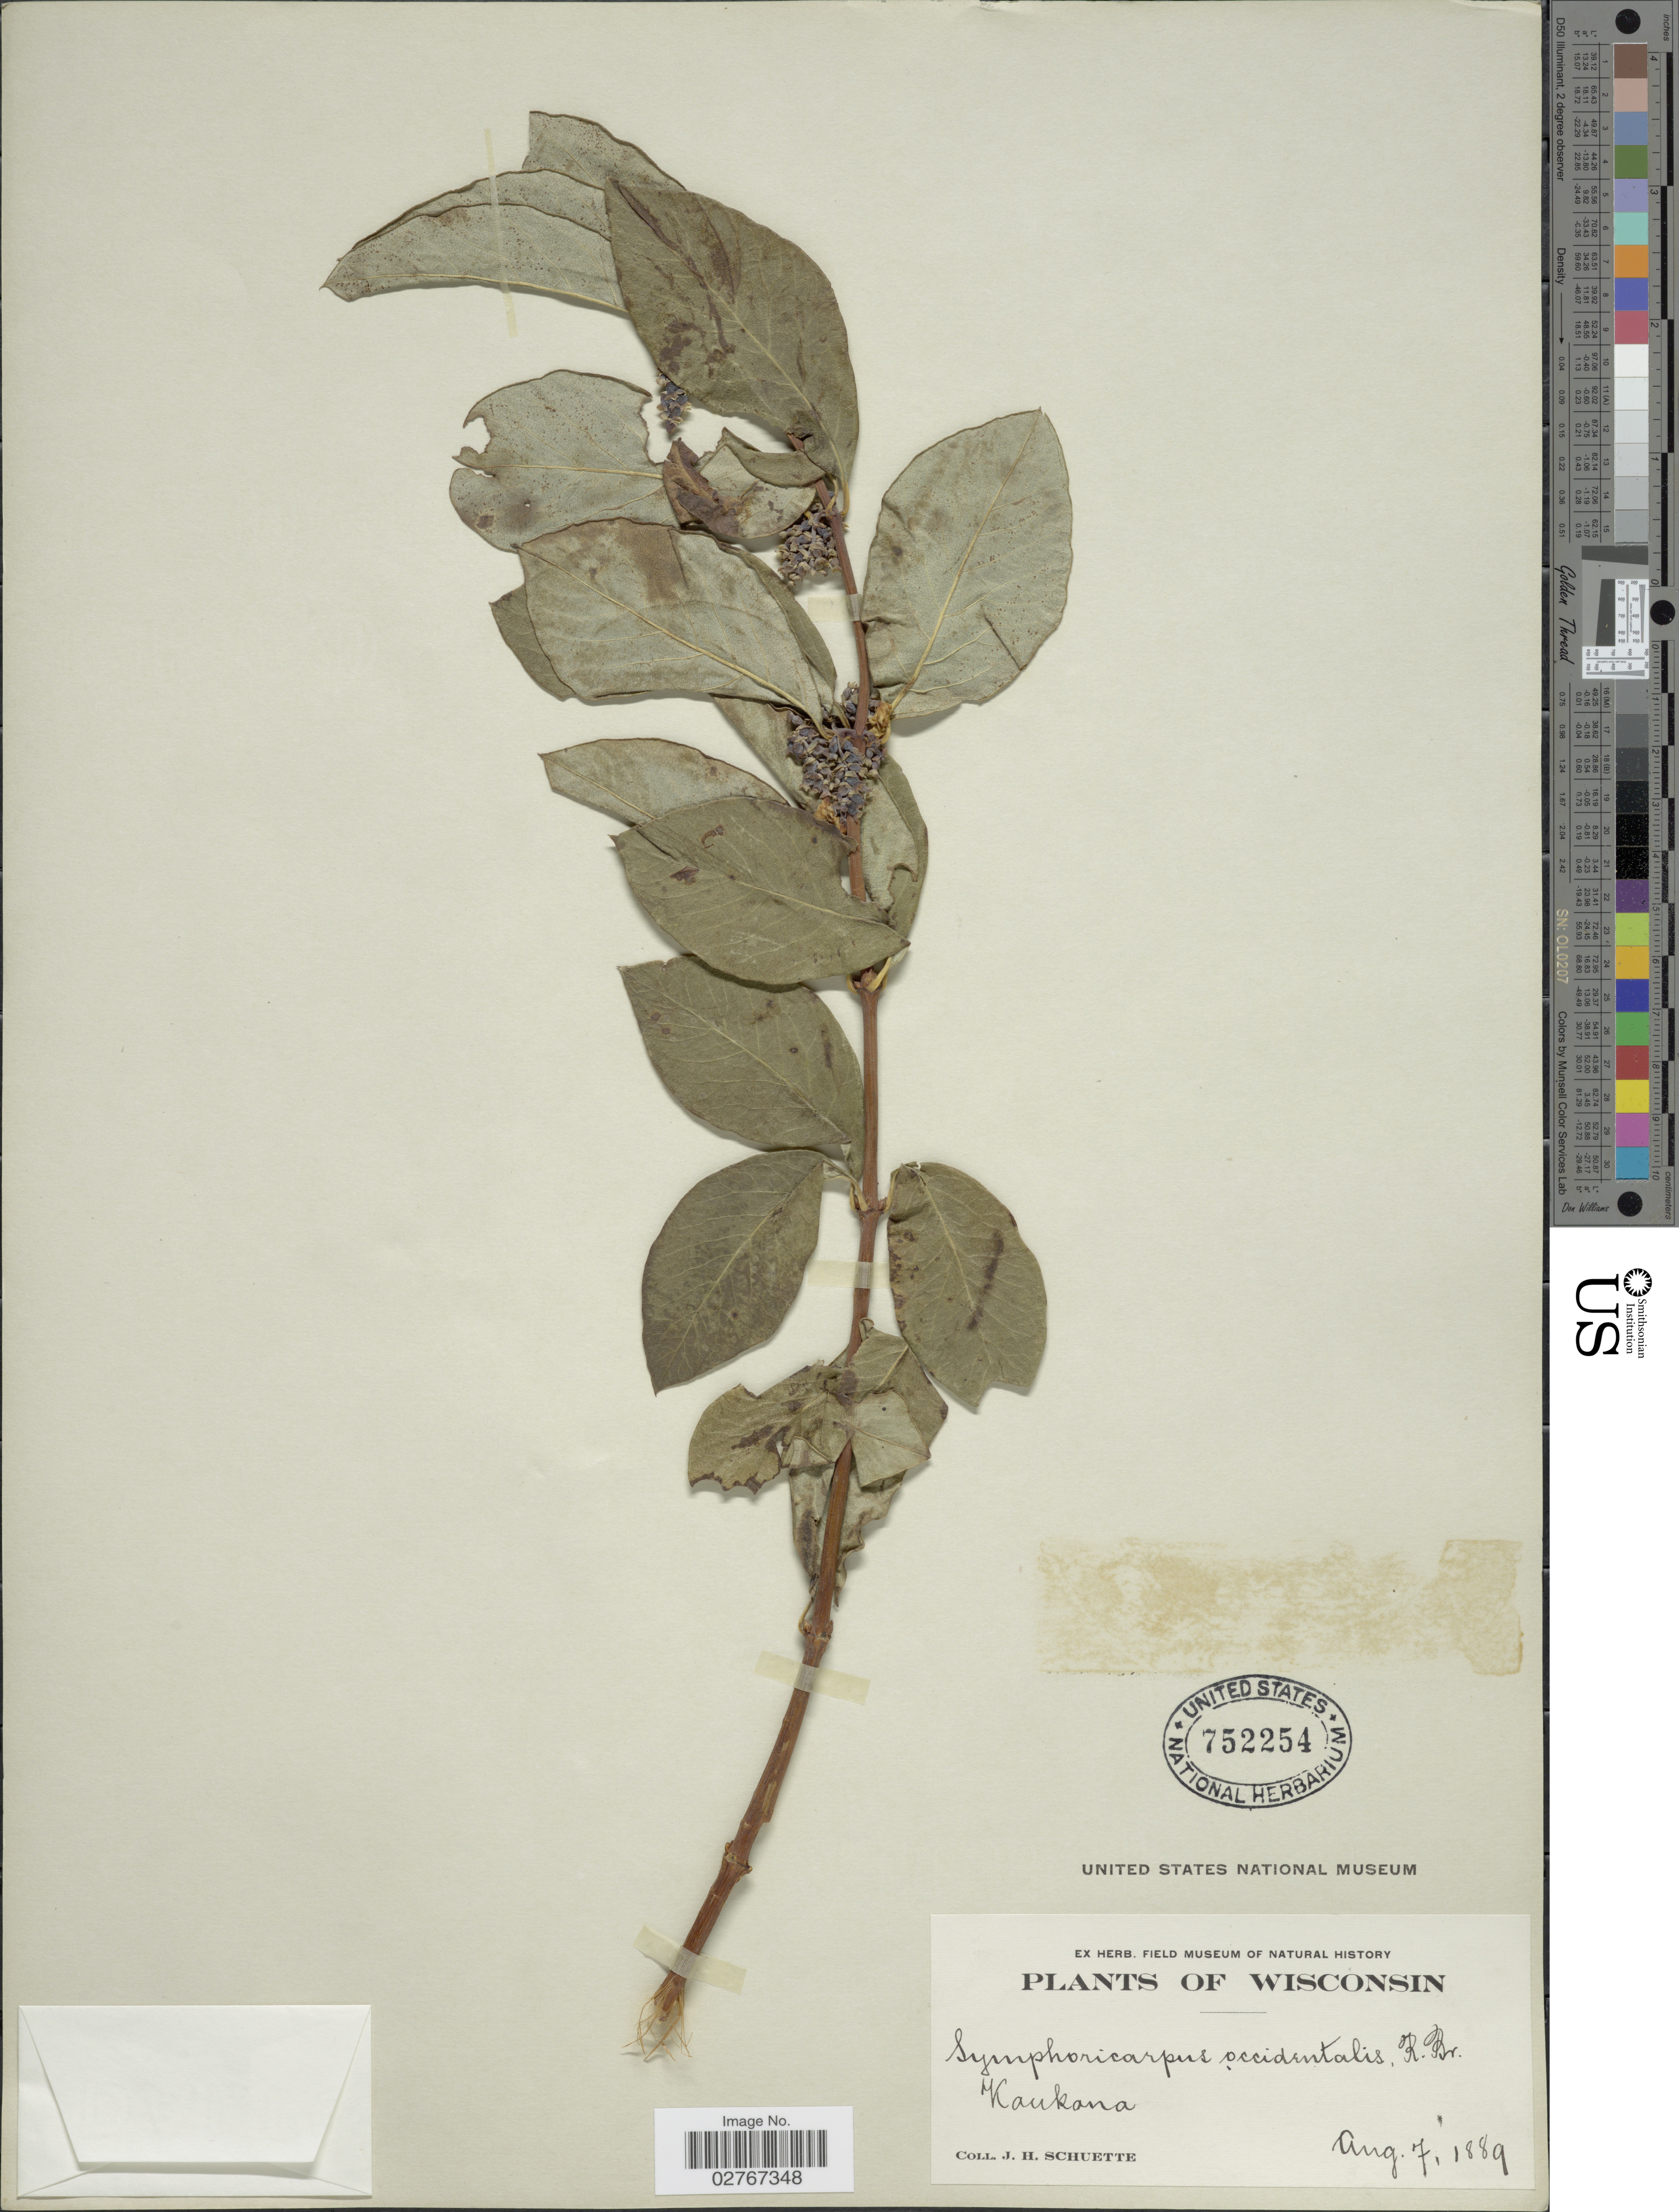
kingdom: Plantae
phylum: Tracheophyta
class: Magnoliopsida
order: Dipsacales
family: Caprifoliaceae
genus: Symphoricarpos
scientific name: Symphoricarpos occidentalis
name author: (R. Br.) Hook.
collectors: J. H. Schuette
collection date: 1889-08-07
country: United States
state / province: Wisconsin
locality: Kaukana.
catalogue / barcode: US 752254